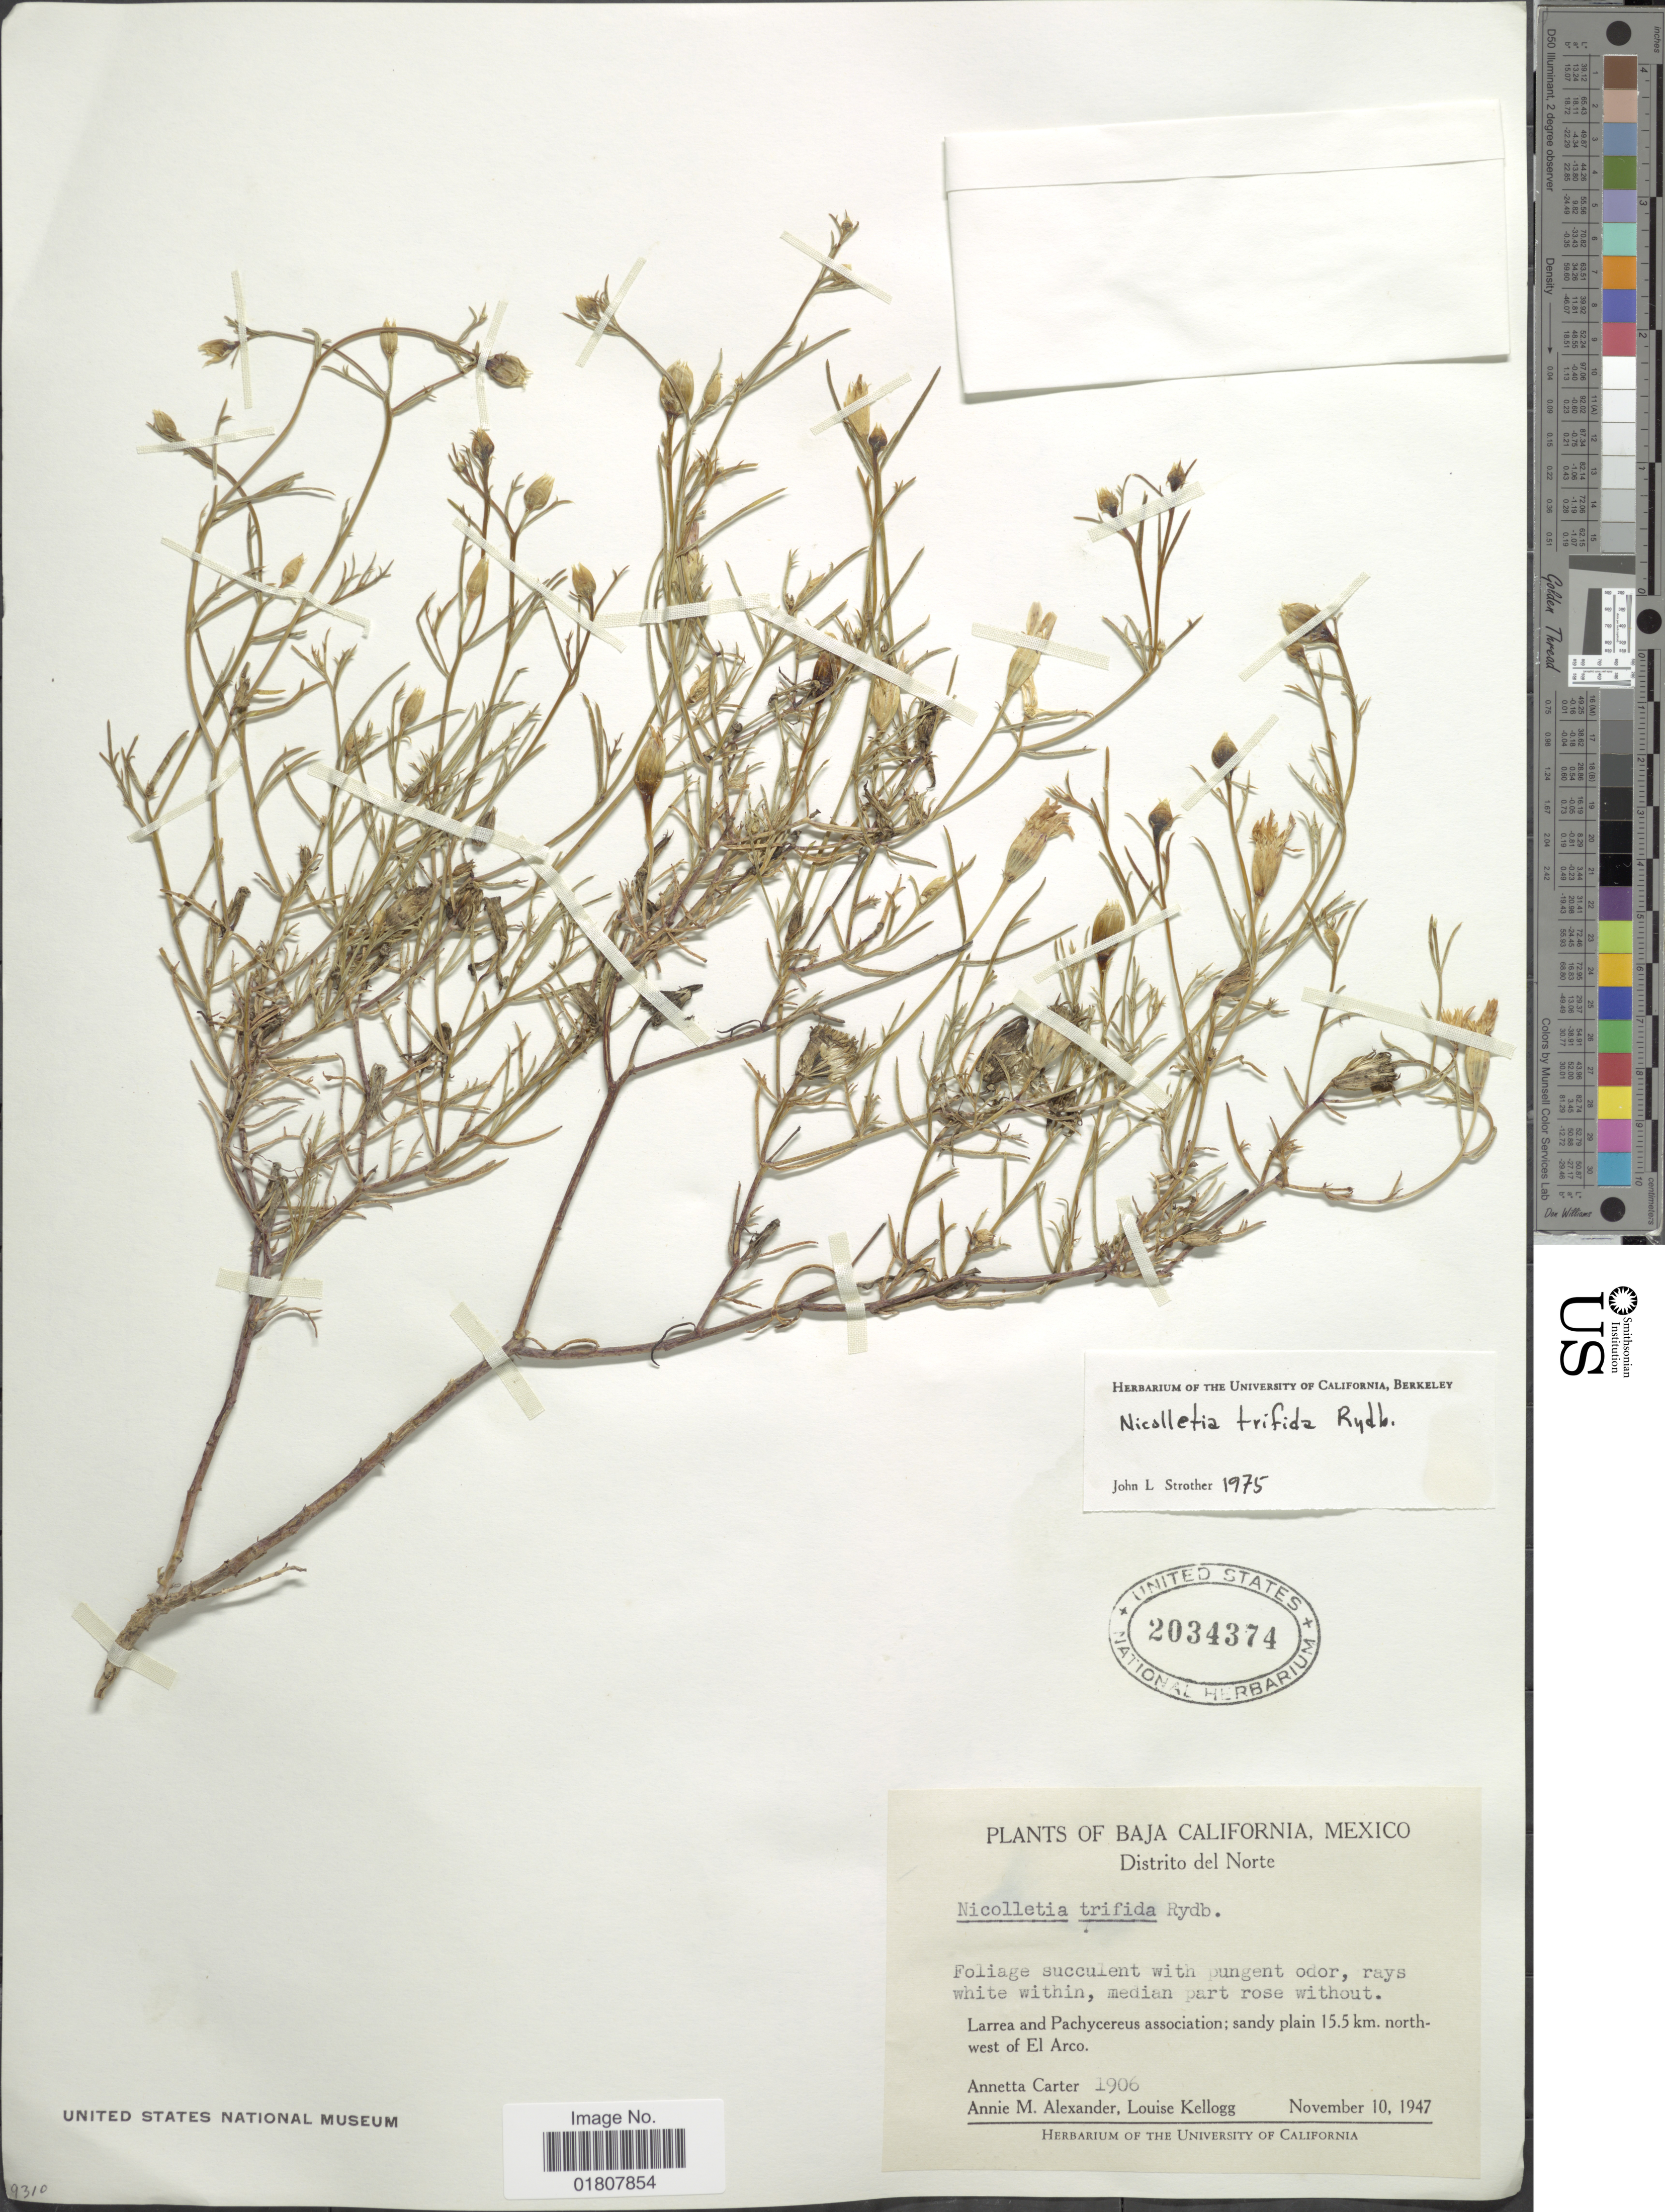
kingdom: Plantae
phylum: Tracheophyta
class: Magnoliopsida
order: Asterales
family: Asteraceae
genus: Nicolletia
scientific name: Nicolletia trifida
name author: Rydb.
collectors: A. M. Carter, A. M. Alexander & L. Kellogg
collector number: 1906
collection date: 1947-11-10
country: Mexico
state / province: Baja California Sur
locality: Distrito del Norte, 15.5 km northwest of El Arco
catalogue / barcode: US 2034374